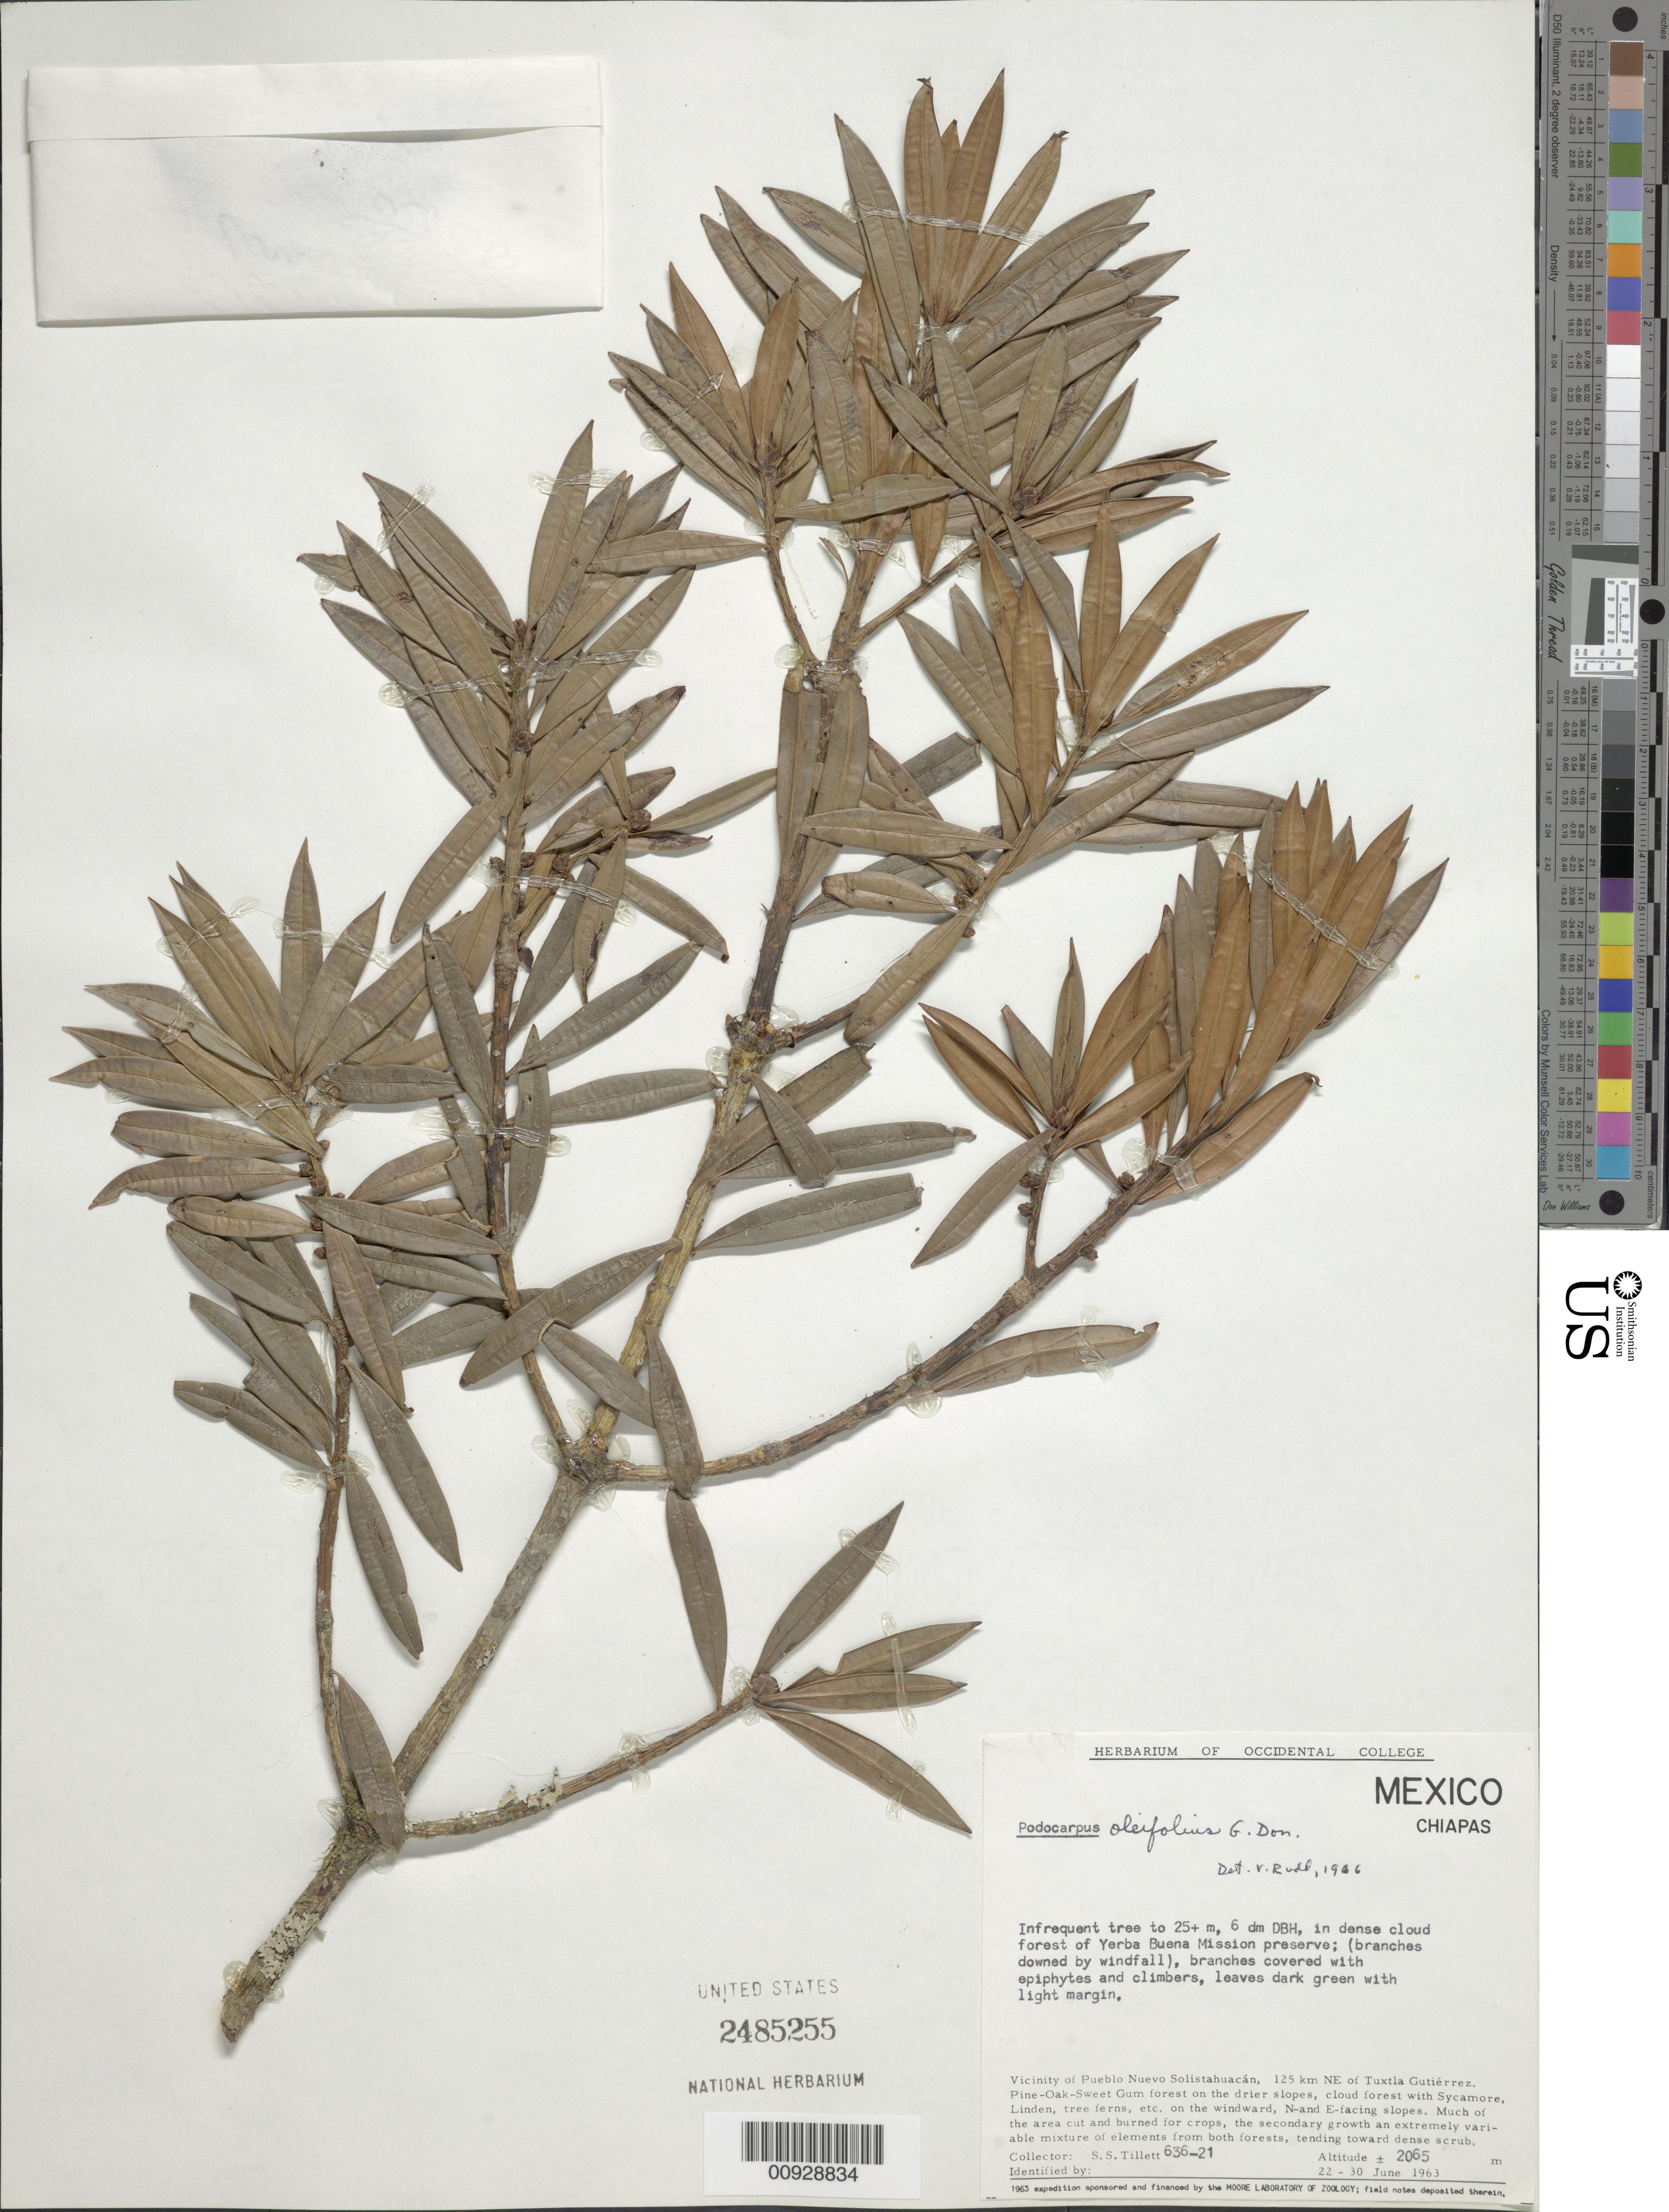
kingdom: Plantae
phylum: Tracheophyta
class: Pinopsida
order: Pinales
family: Podocarpaceae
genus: Podocarpus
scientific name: Podocarpus oleifolius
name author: D. Don ex Lamb.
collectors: S. S. Tillett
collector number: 636-21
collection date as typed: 22 Jun 1963 to 30 Jun 1963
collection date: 1963-06-22/1963-06-30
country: Mexico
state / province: Chiapas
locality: Yerba Buena Misssion preserve. Vicinity of Pueblo Nuevo Solistahuacán, 125 km. NE of Tuxtla Gutiérrez.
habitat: Dense cloud forest w/sycamore, Linden, tree ferns, etc. N-and E-facing slopes. Pine-Oak-Sweet Gum forest on the drier slopes. Much of the area cut and burned for crops, the secondary growth an extremely variable mixture of elements from both forests &c.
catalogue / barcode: US 2485255